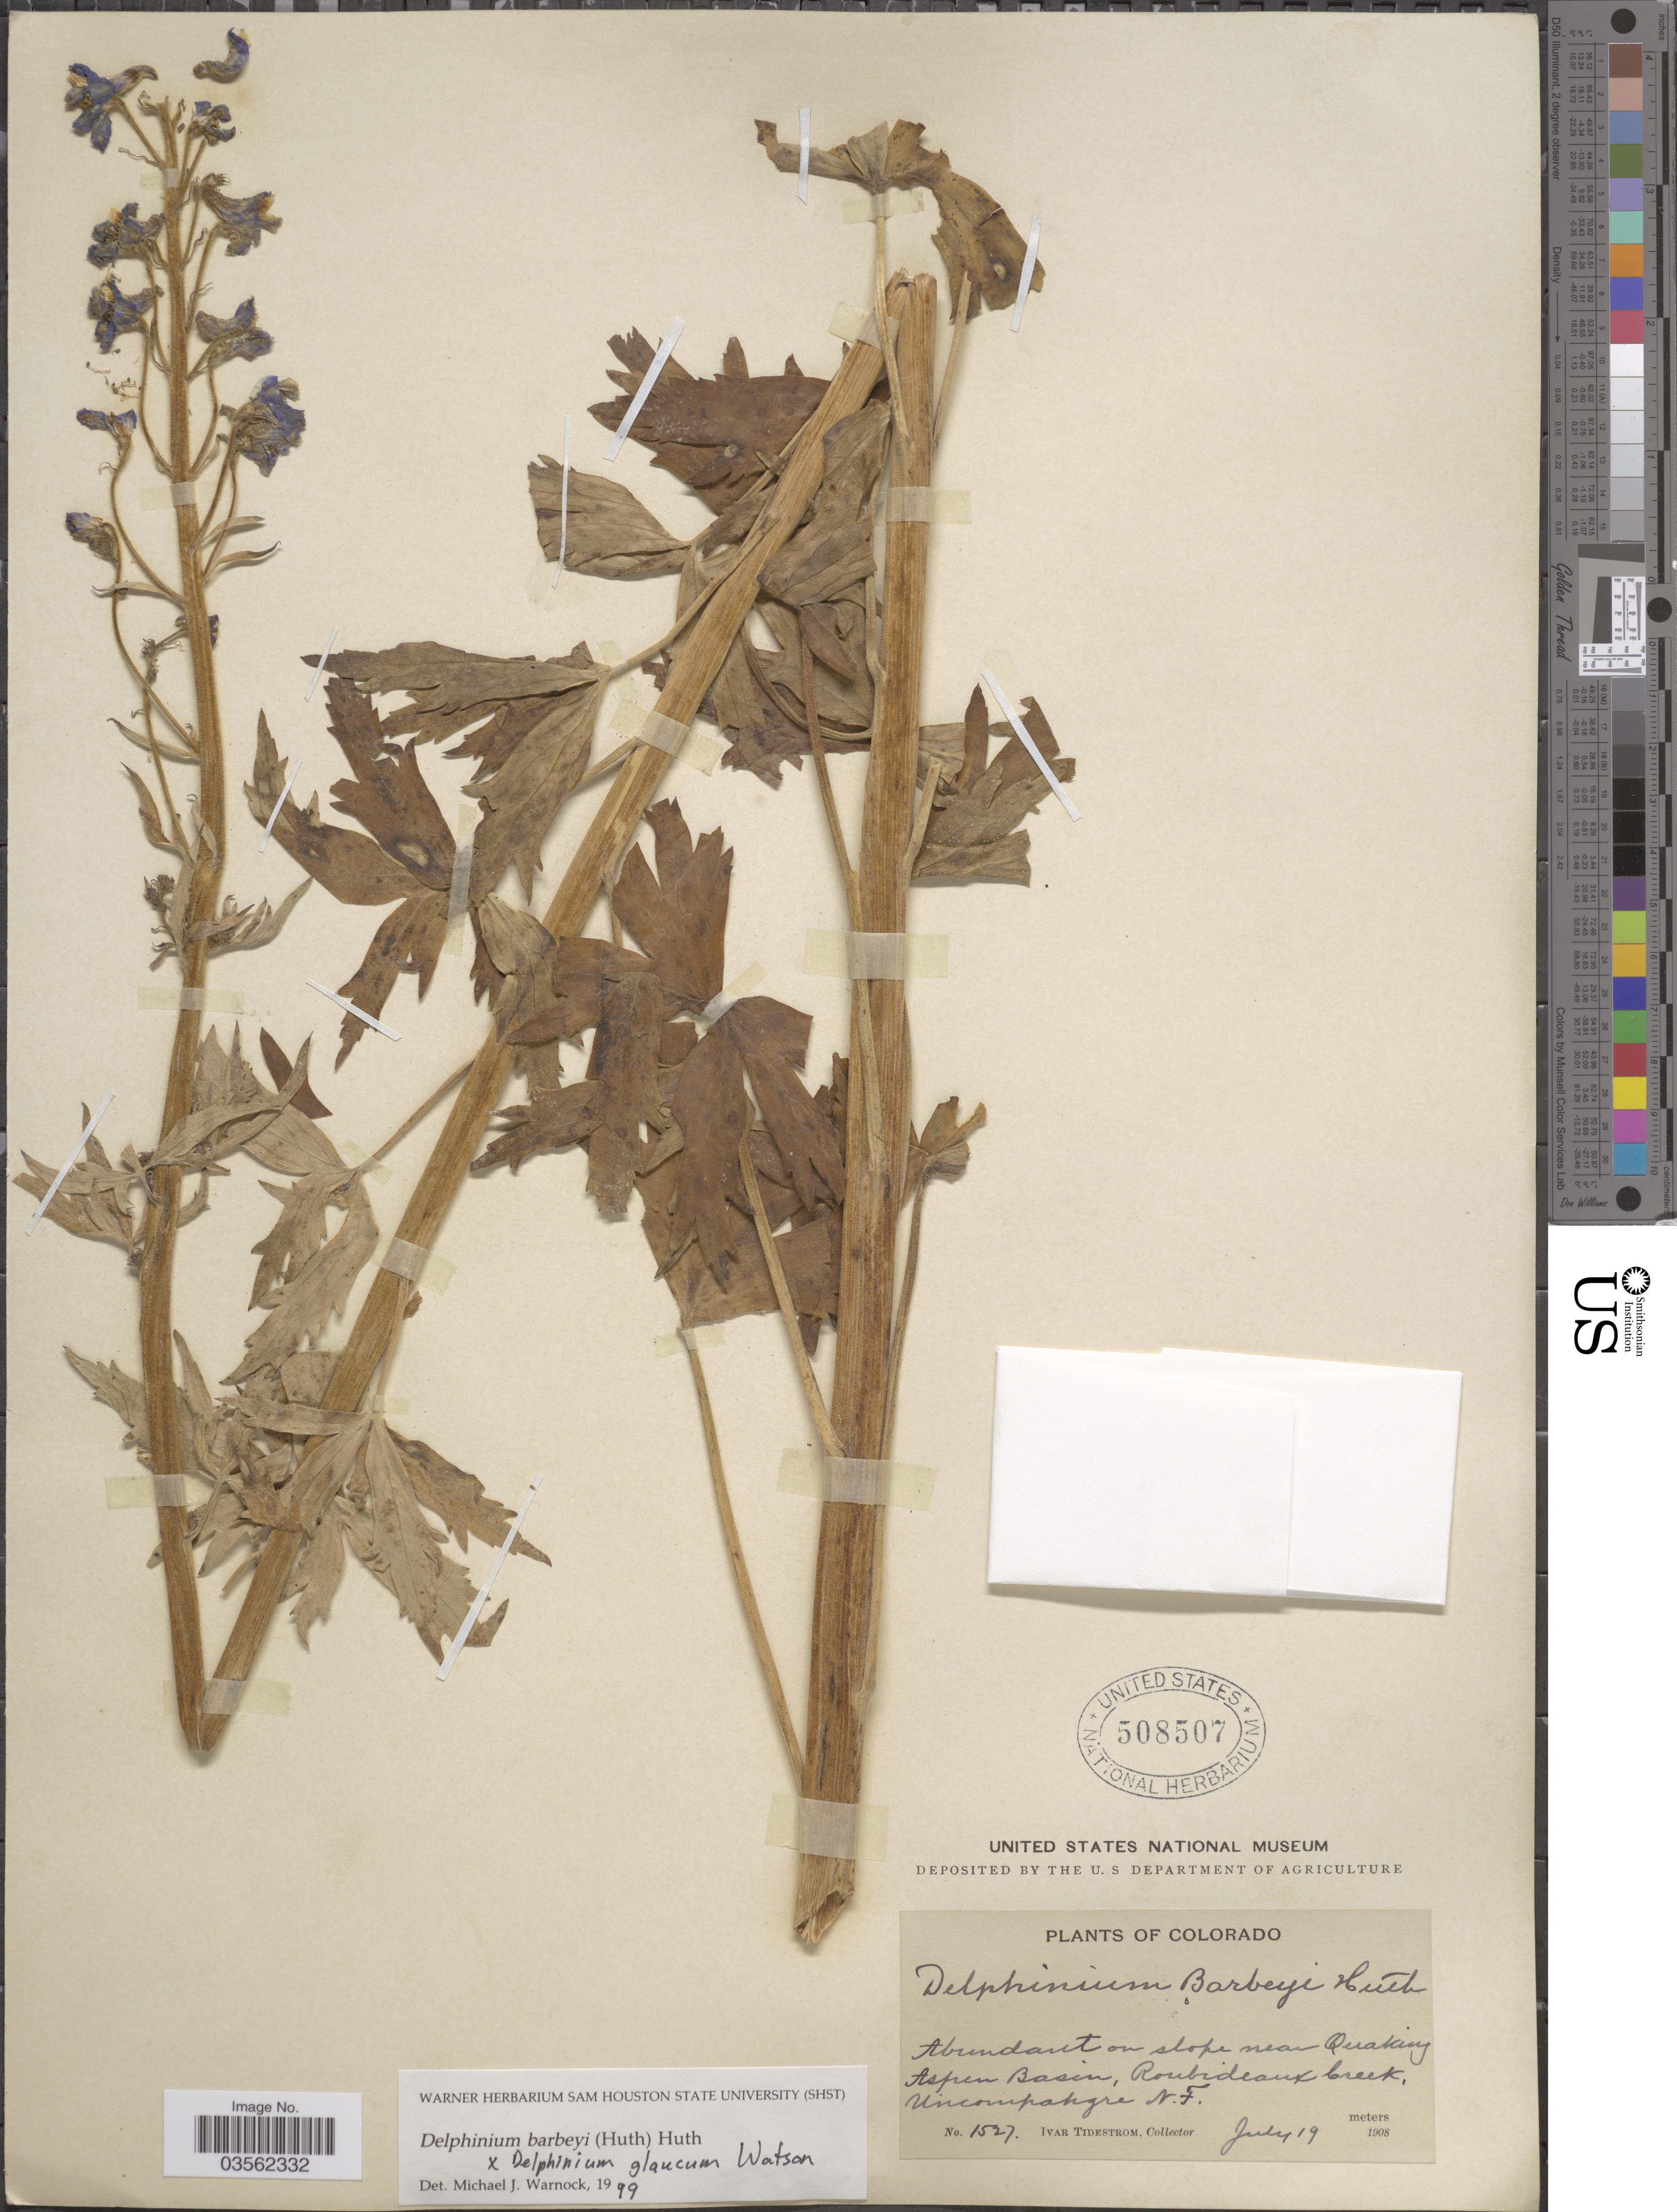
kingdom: Plantae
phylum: Tracheophyta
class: Magnoliopsida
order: Ranunculales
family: Ranunculaceae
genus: Delphinium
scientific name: Delphinium barbeyi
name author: (Huth) Huth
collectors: I. F. Tidestrom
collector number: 1527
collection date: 1908-07-19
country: United States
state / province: Colorado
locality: On slope near Quaking Aspen Basin, Roubideaux Creek, Uncompahgre N. F.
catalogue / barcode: US 508507